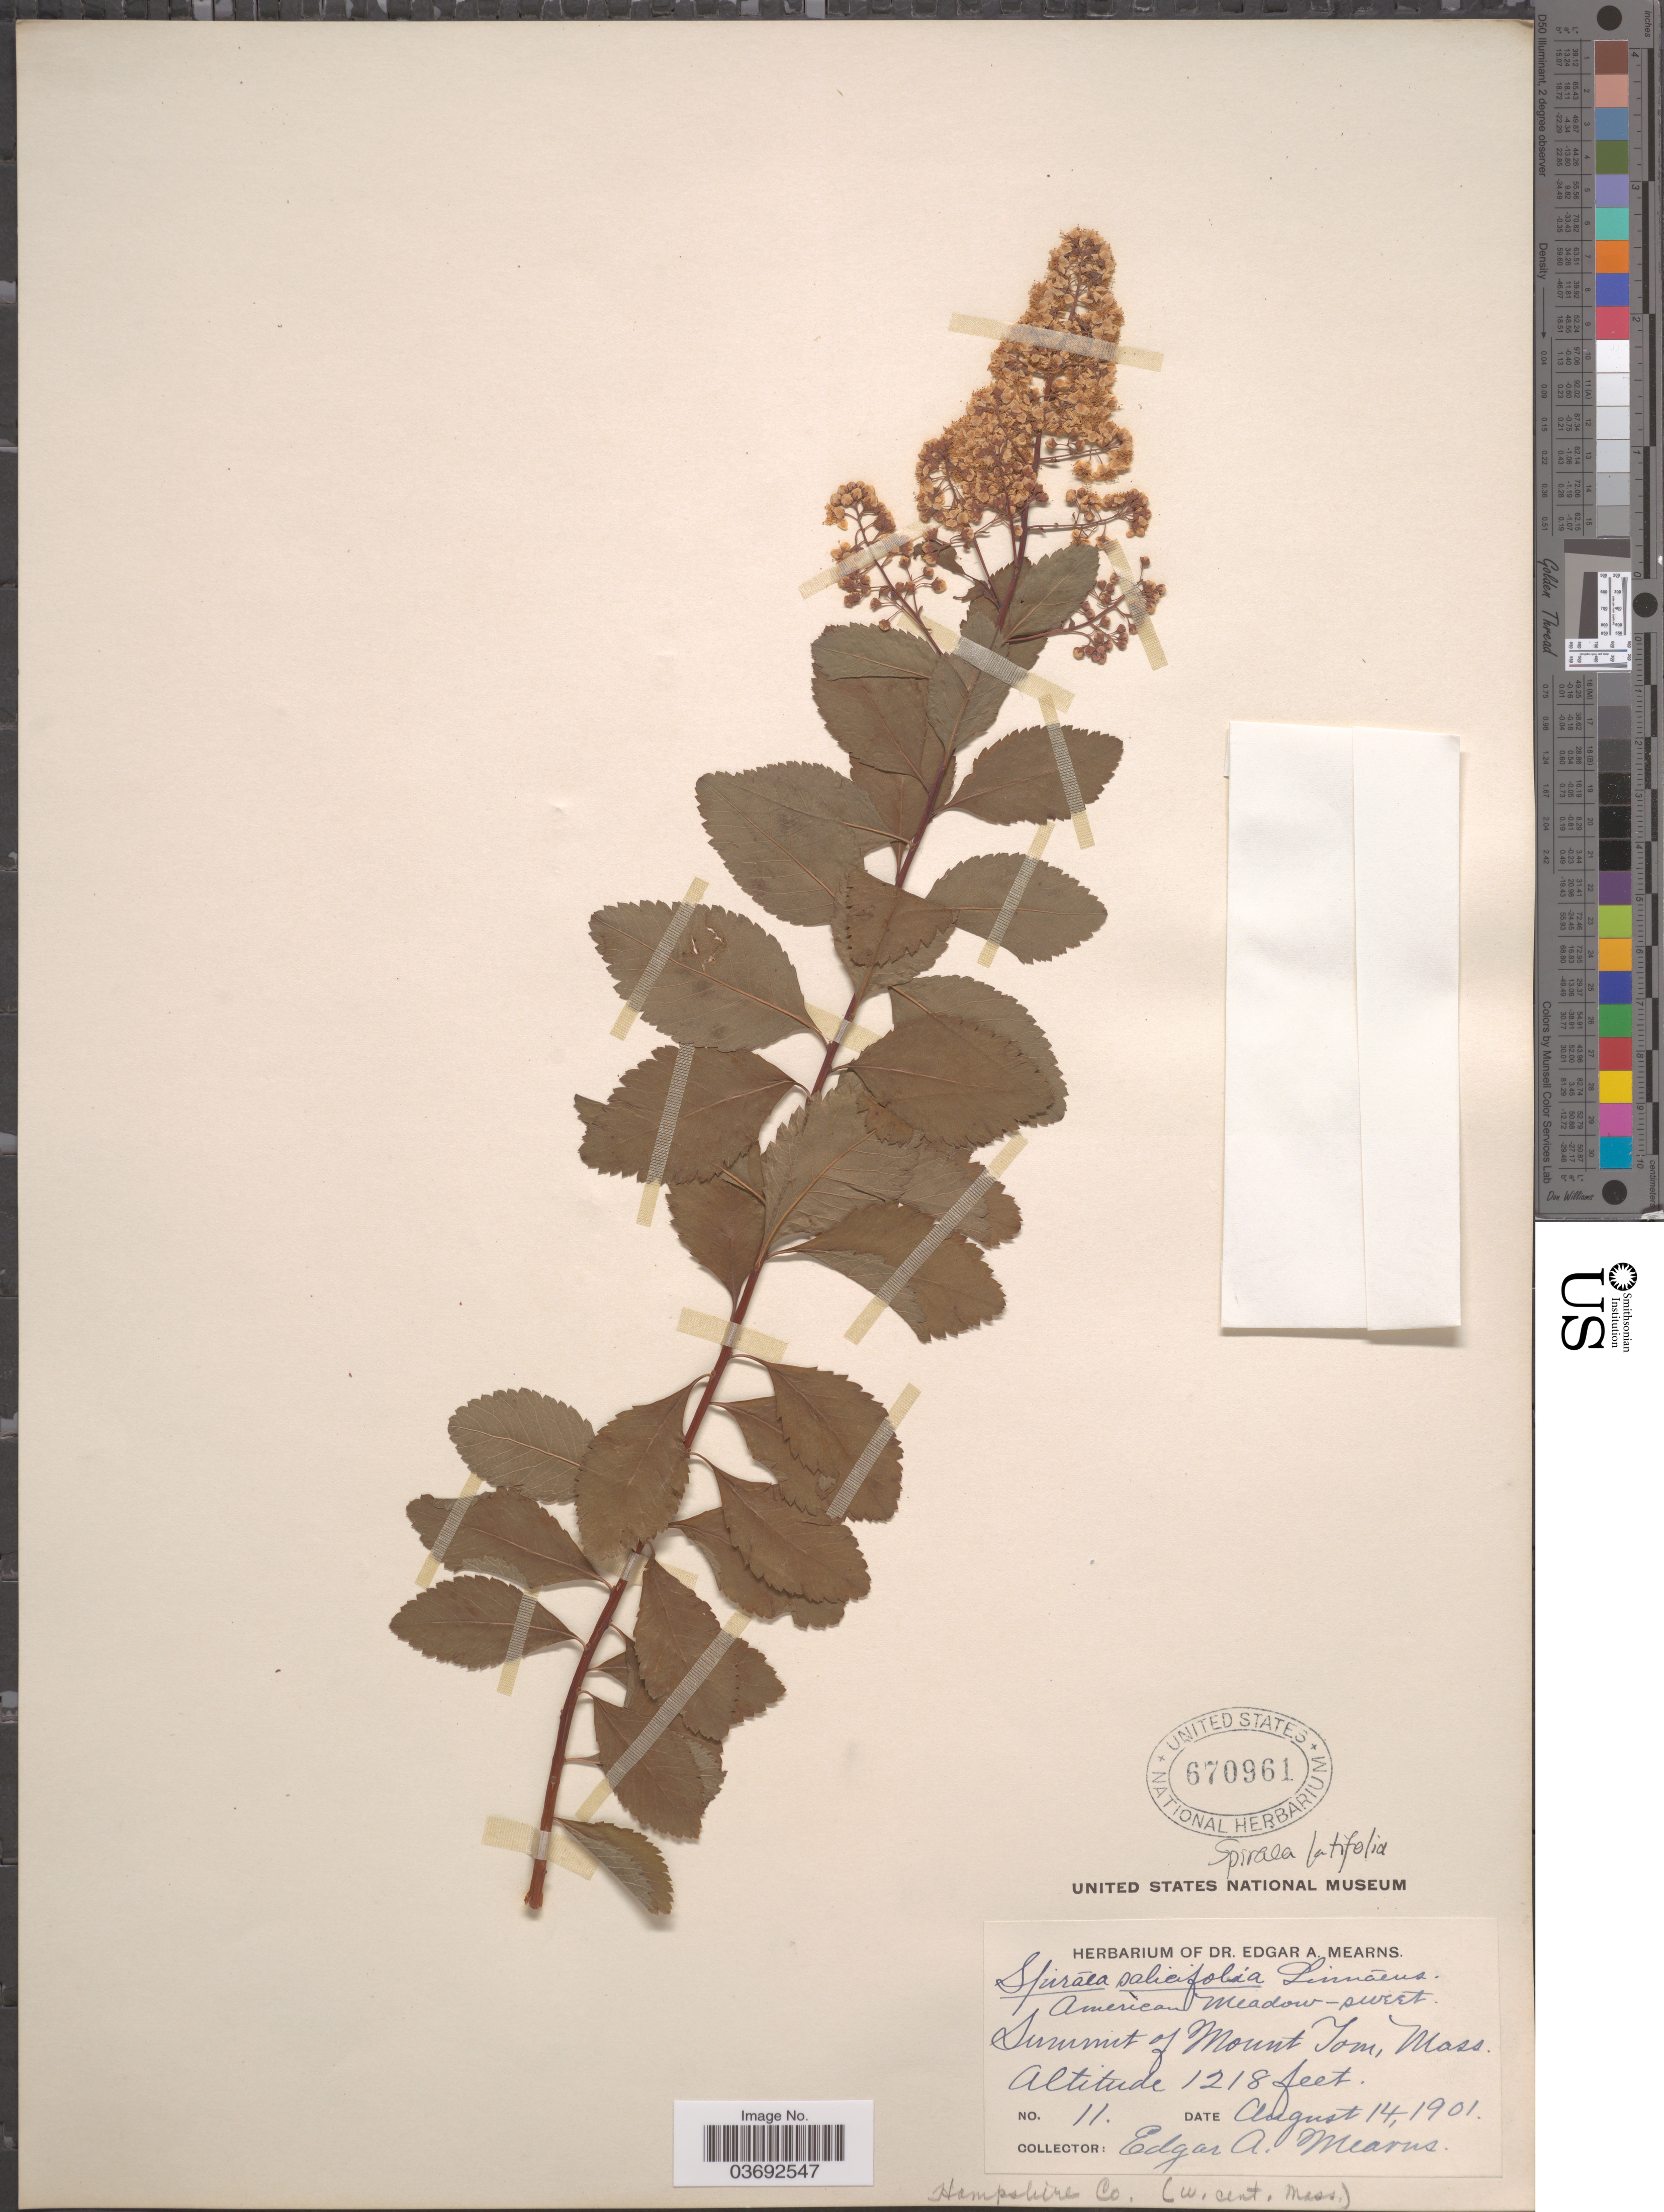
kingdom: Plantae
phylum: Tracheophyta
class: Magnoliopsida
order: Rosales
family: Rosaceae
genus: Spiraea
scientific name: Spiraea latifolia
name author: Borkh.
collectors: E. A. Mearns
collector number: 11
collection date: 1901-08-14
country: United States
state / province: Massachusetts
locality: Summit of Mount Tom. Hampshire Co. (w. cent. Mass.).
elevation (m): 371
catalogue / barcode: US 670961